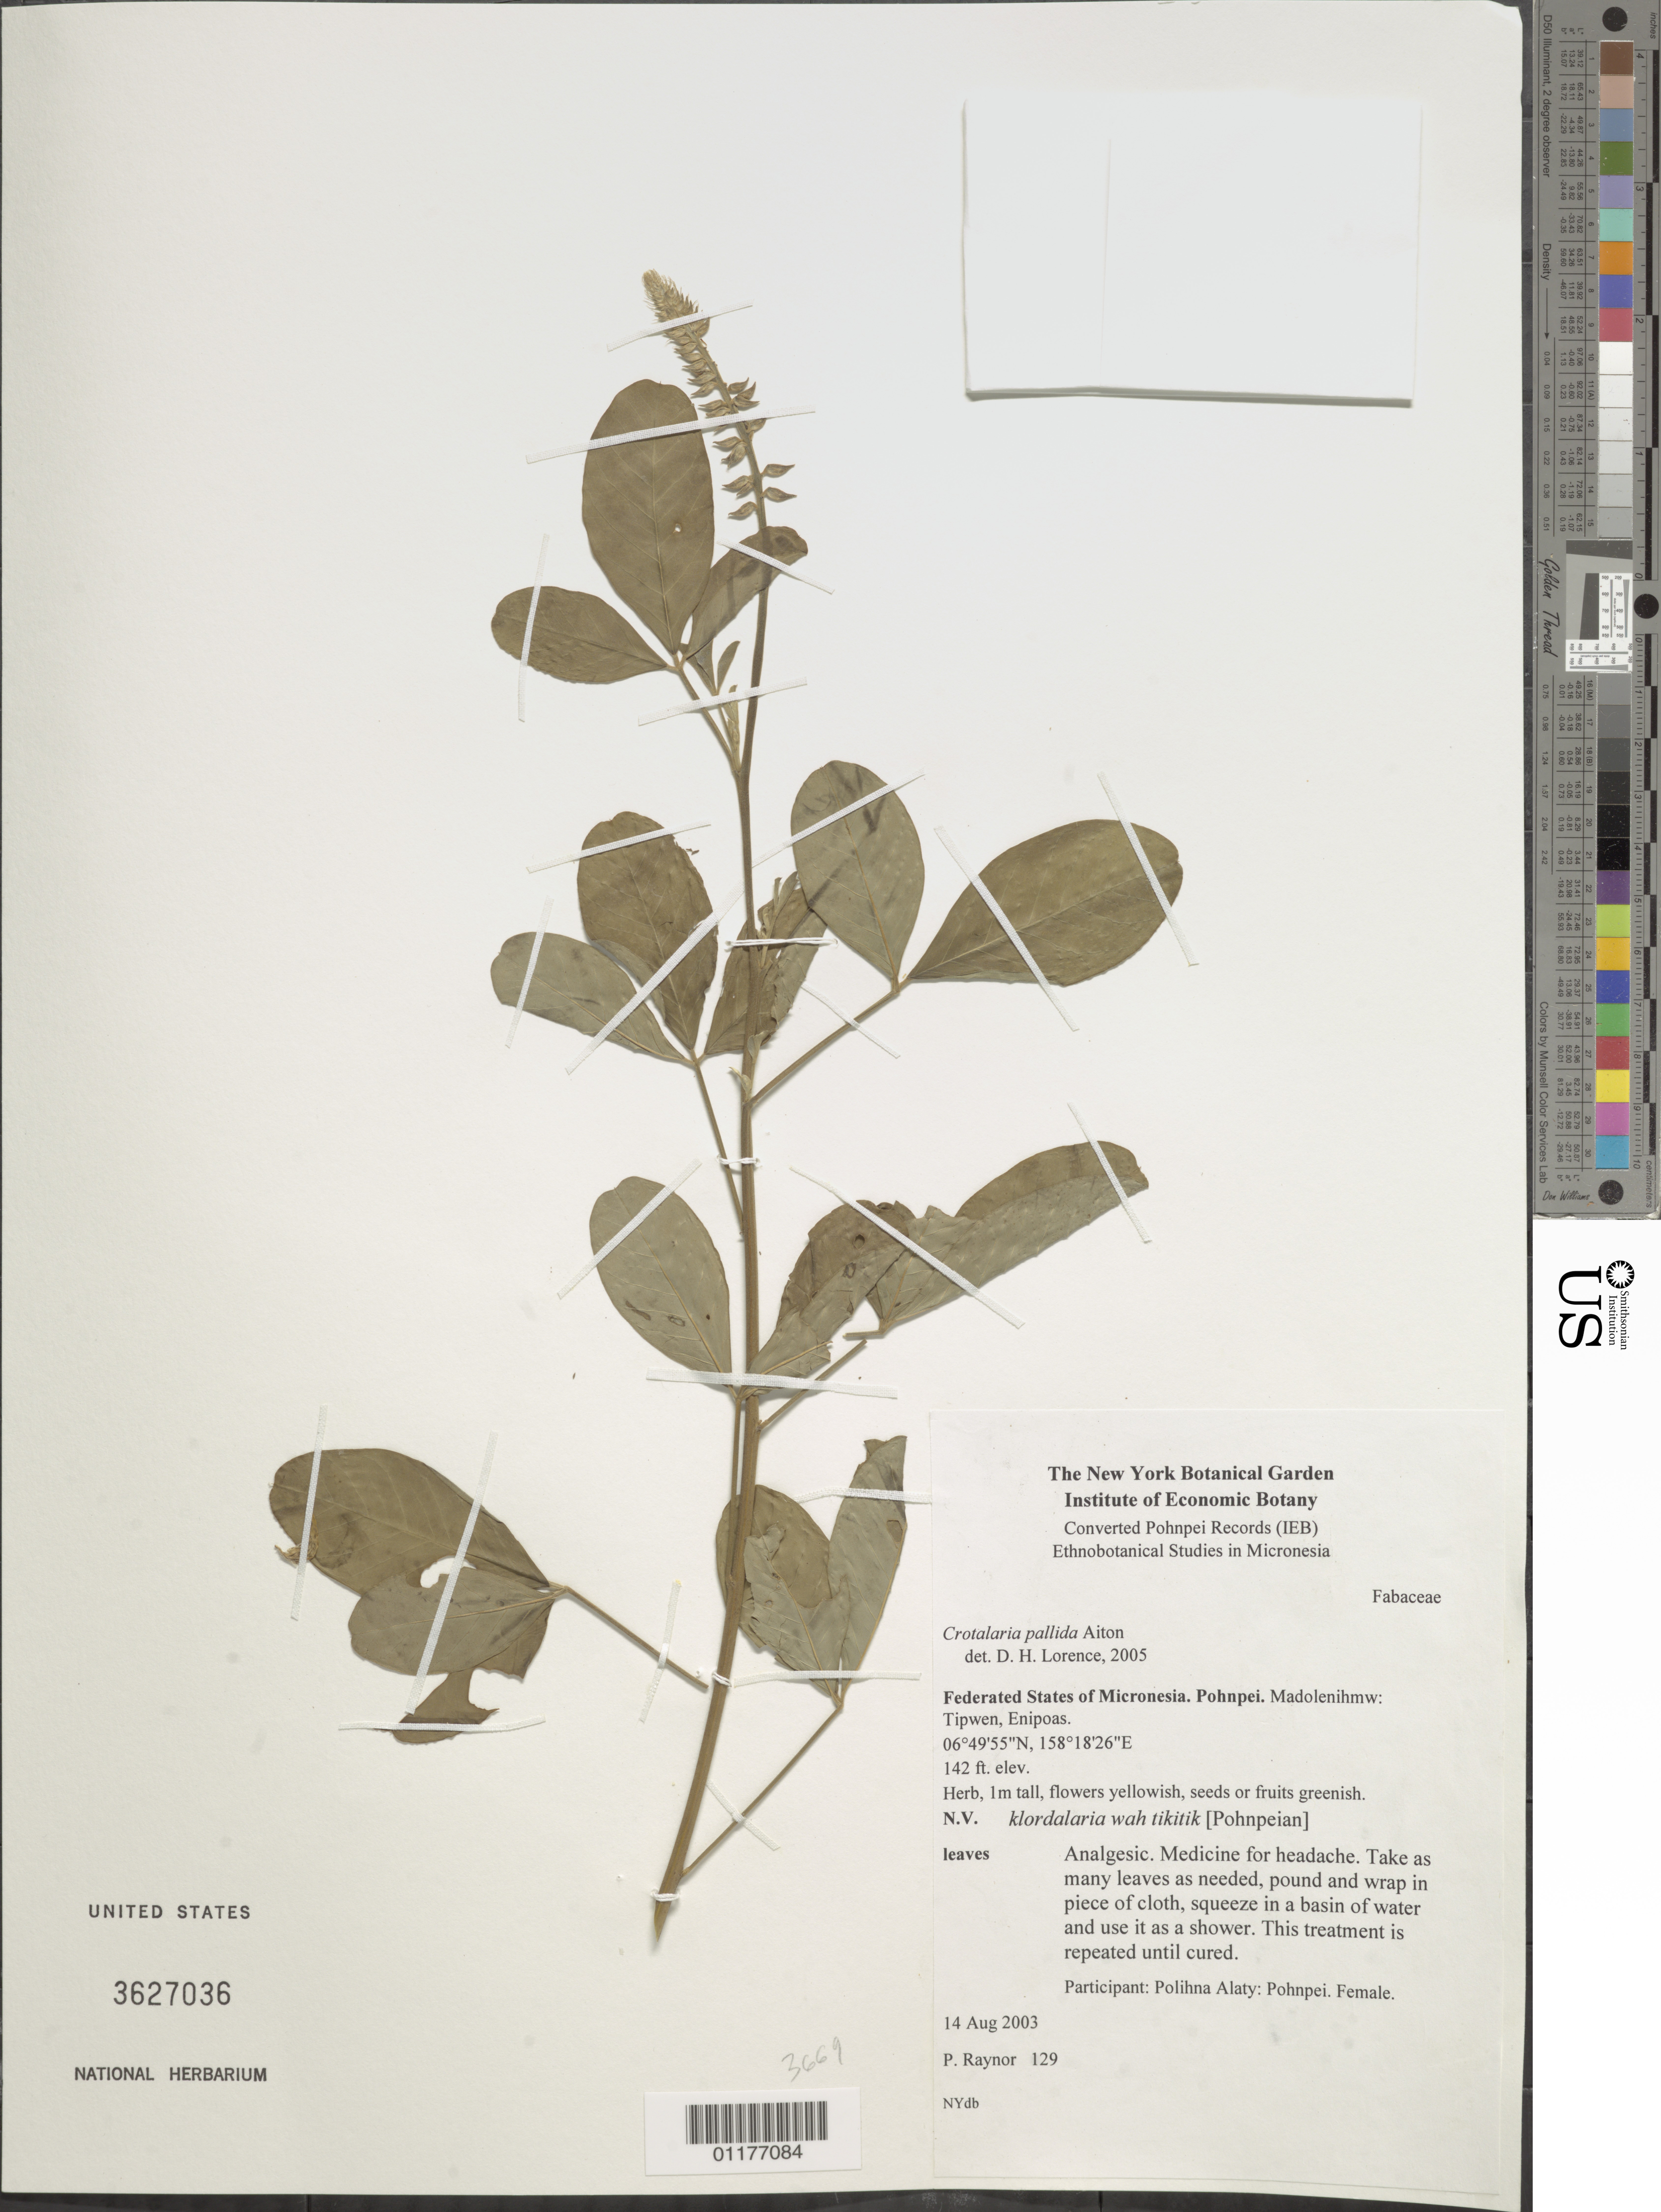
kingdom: Plantae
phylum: Tracheophyta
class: Magnoliopsida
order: Fabales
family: Fabaceae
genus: Crotalaria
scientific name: Crotalaria pallida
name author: Aiton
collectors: P. Raynor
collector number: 129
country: Micronesia, Federated States of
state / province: Pohnpei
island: Pohnpei [Ponape]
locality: Madolenihmw, Tipwen, Enipoas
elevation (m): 43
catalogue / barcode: US 3627036